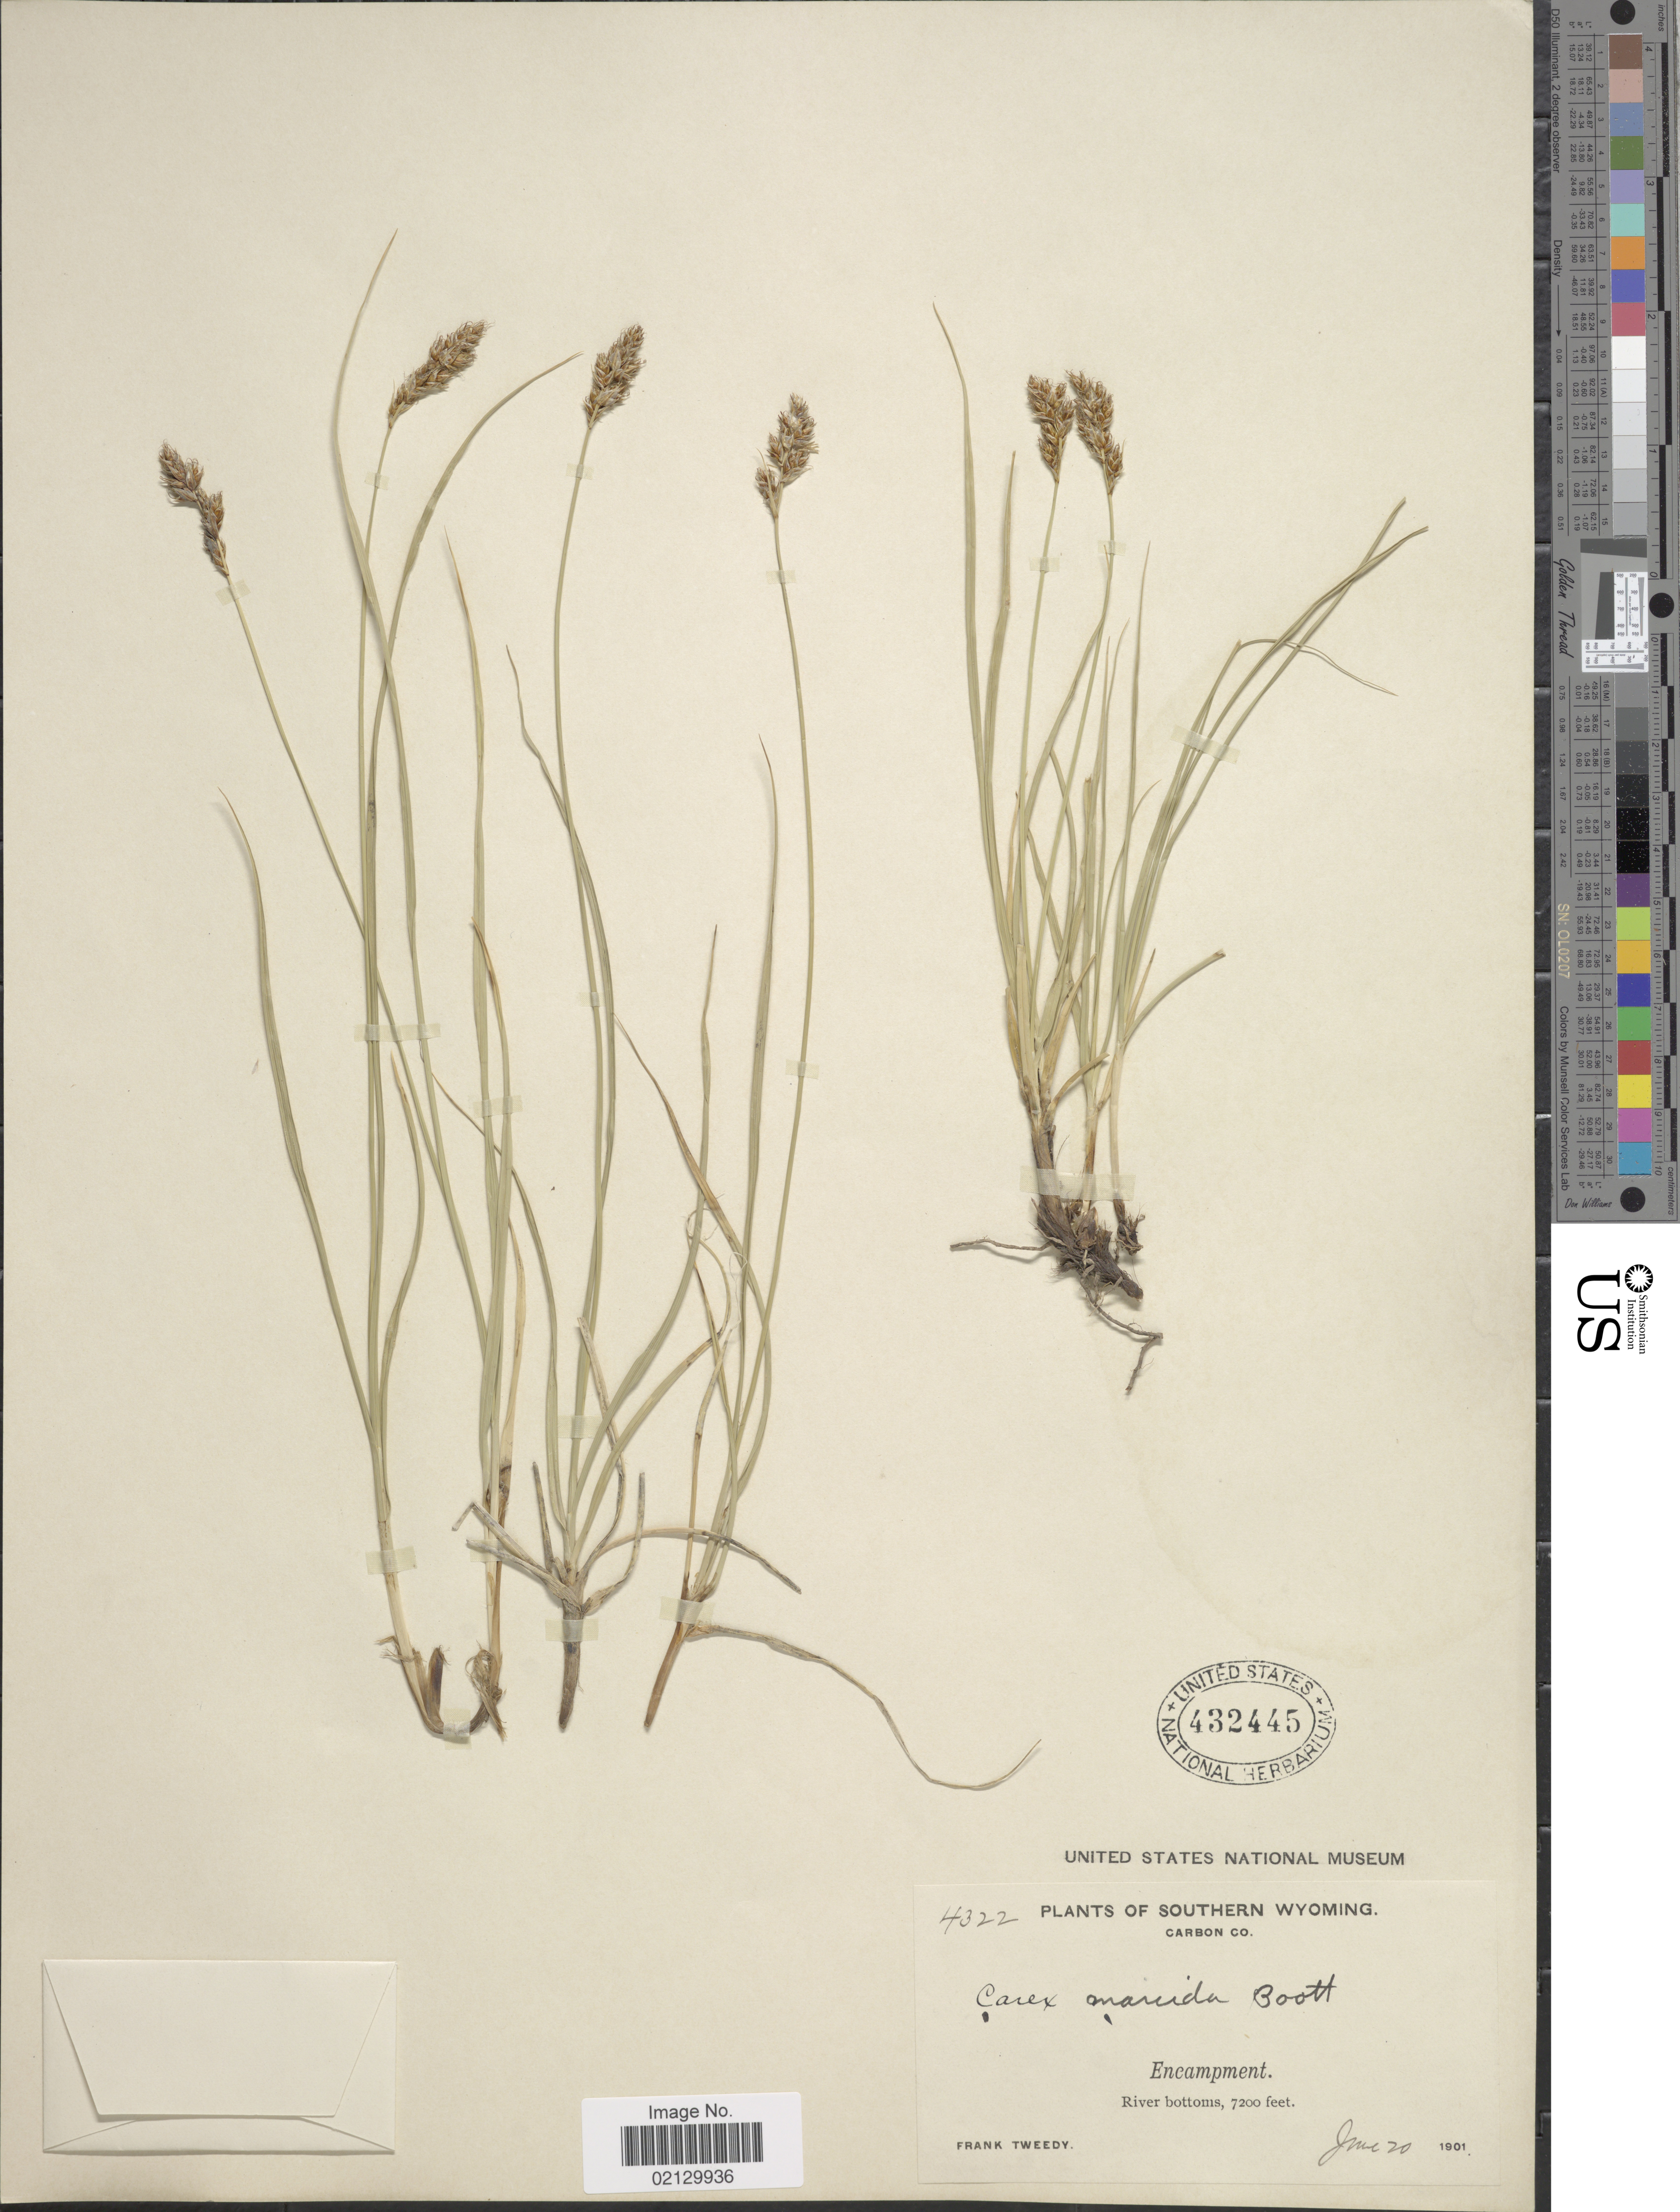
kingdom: Plantae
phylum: Tracheophyta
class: Liliopsida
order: Poales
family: Cyperaceae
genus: Carex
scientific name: Carex praegracilis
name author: W. Boott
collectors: F. Tweedy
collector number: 4322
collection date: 1901-06-20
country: United States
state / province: Wyoming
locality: Southern Wyoming, Carbon Co., Encampment, River bottoms.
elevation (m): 2195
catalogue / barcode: US 432445